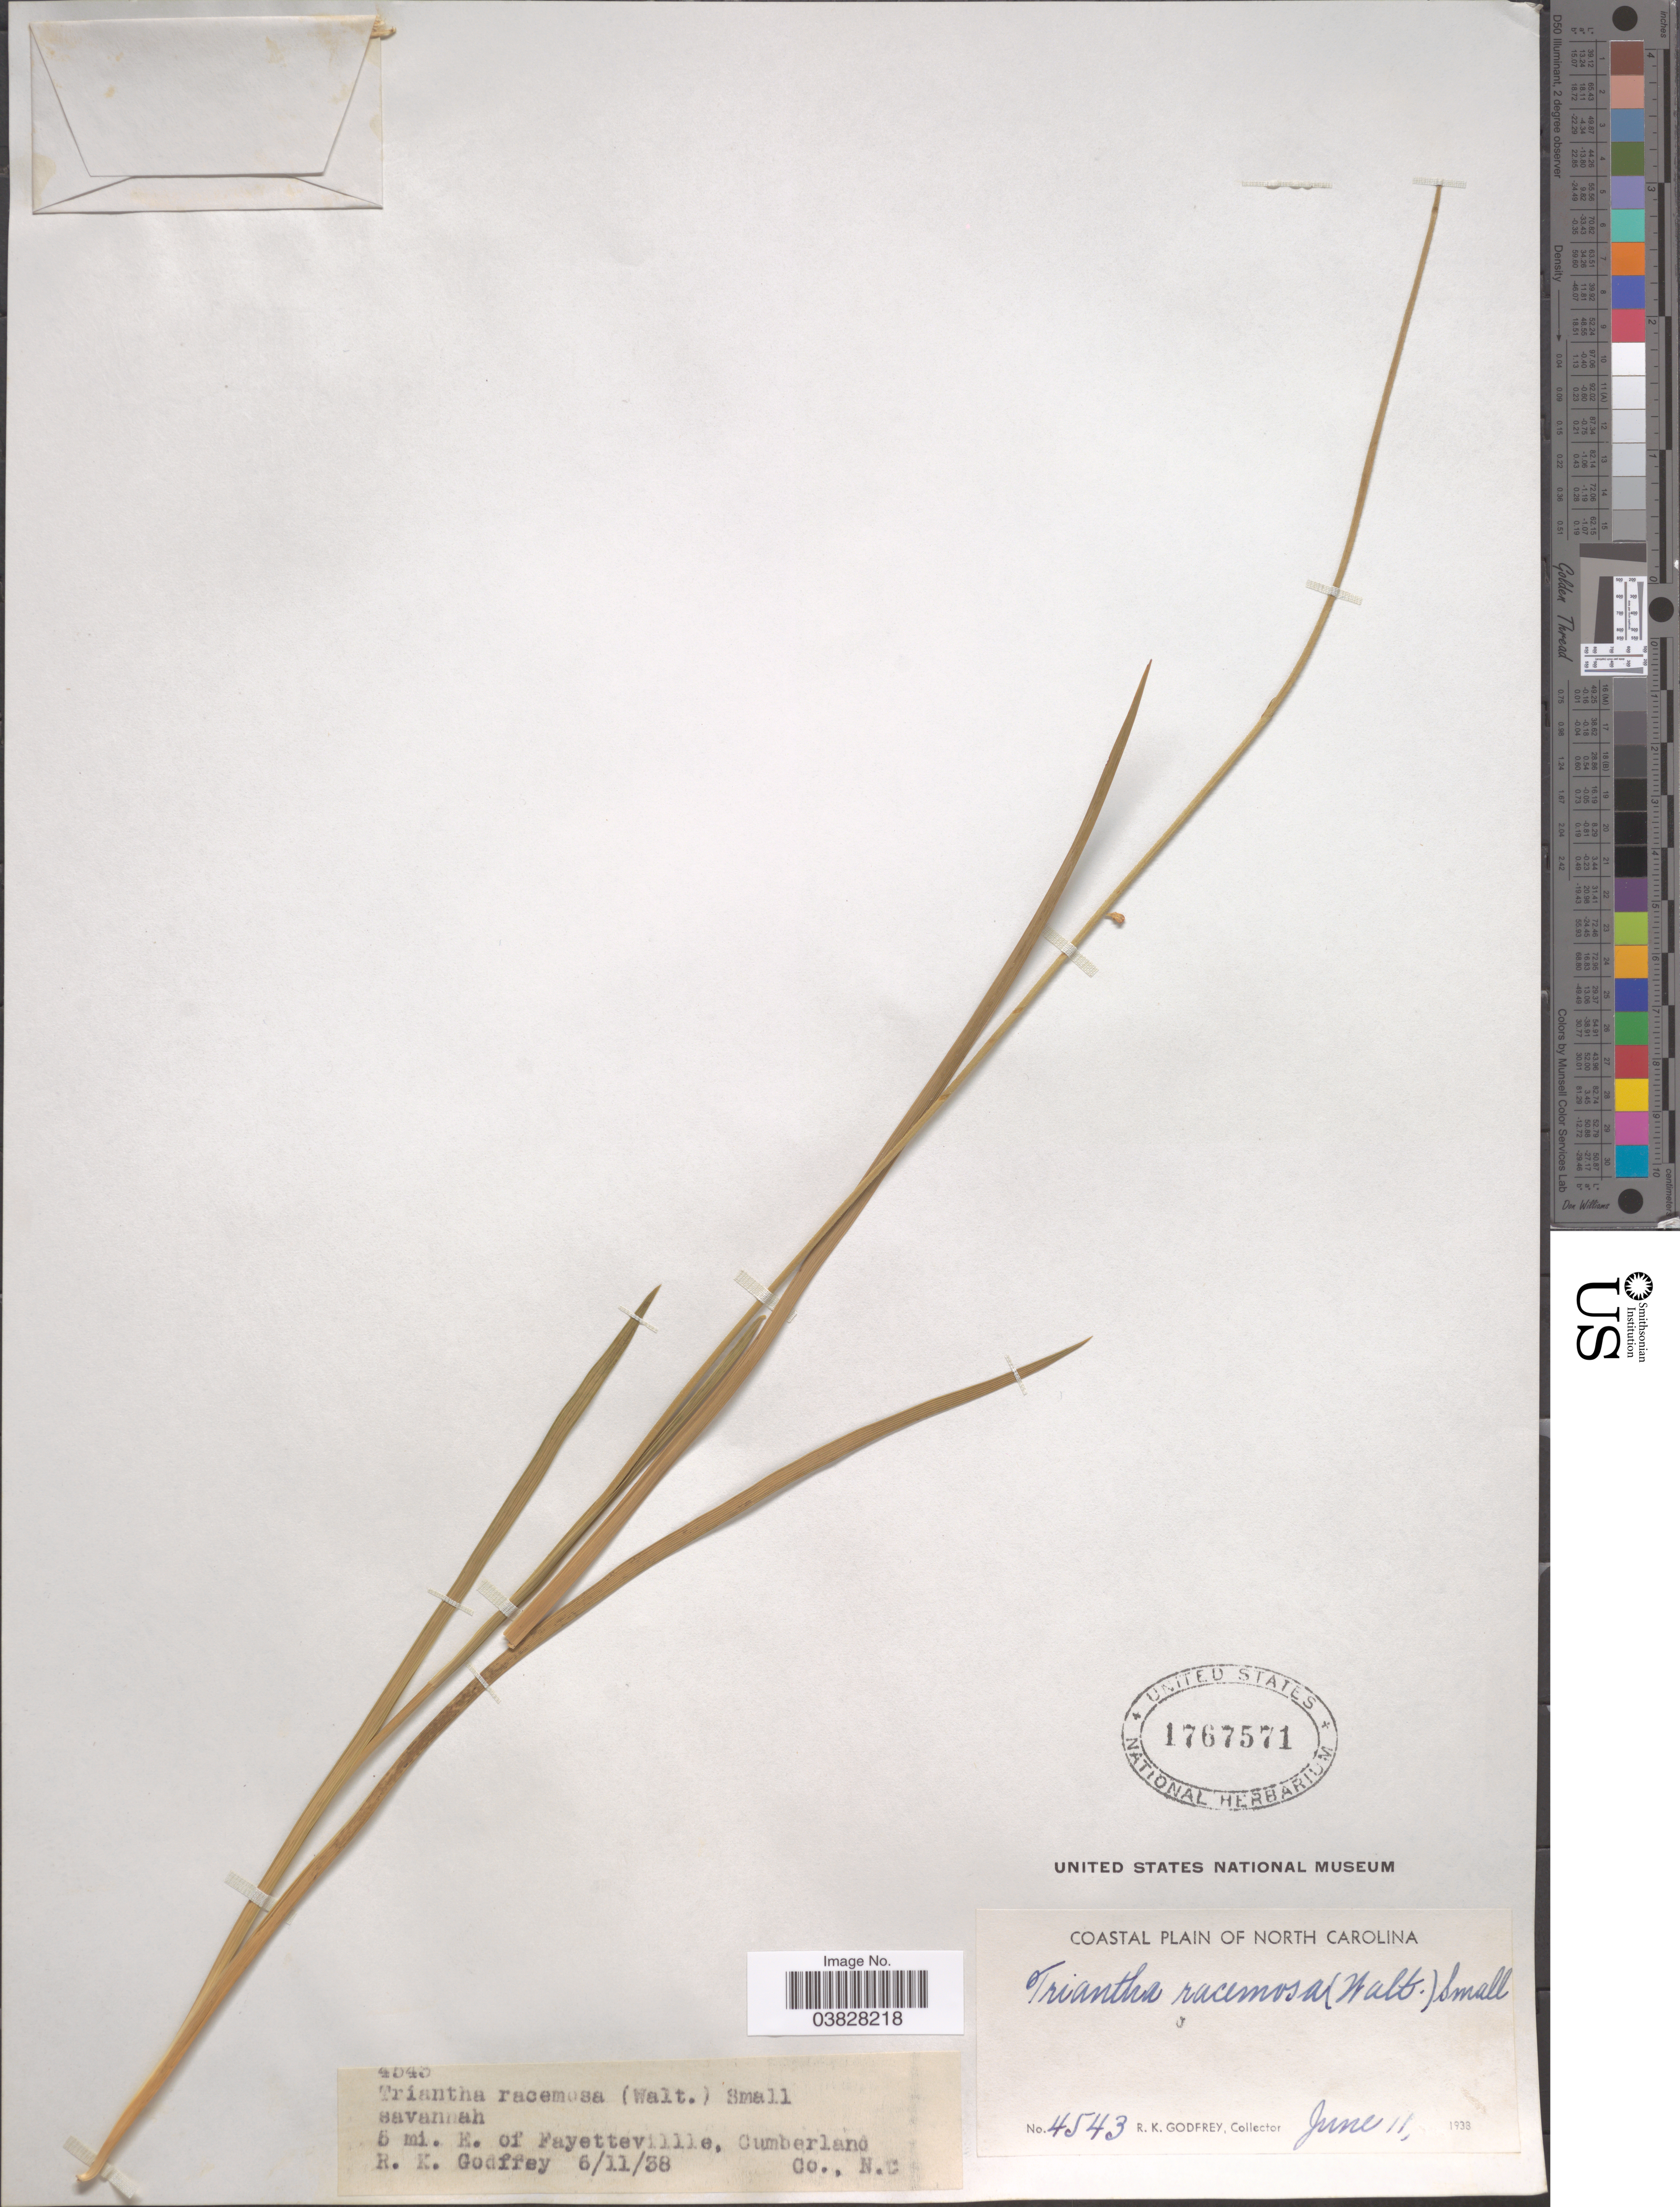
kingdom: Plantae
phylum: Tracheophyta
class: Liliopsida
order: Alismatales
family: Tofieldiaceae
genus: Triantha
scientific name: Triantha racemosa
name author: (Walter) Small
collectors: R. K. Godfrey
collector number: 4543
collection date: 1938-06-11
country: United States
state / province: North Carolina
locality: Coastal Plain of North Carolina. 5 mi. E. of Fayetteville, Cumberland Co.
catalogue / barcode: US 1767571